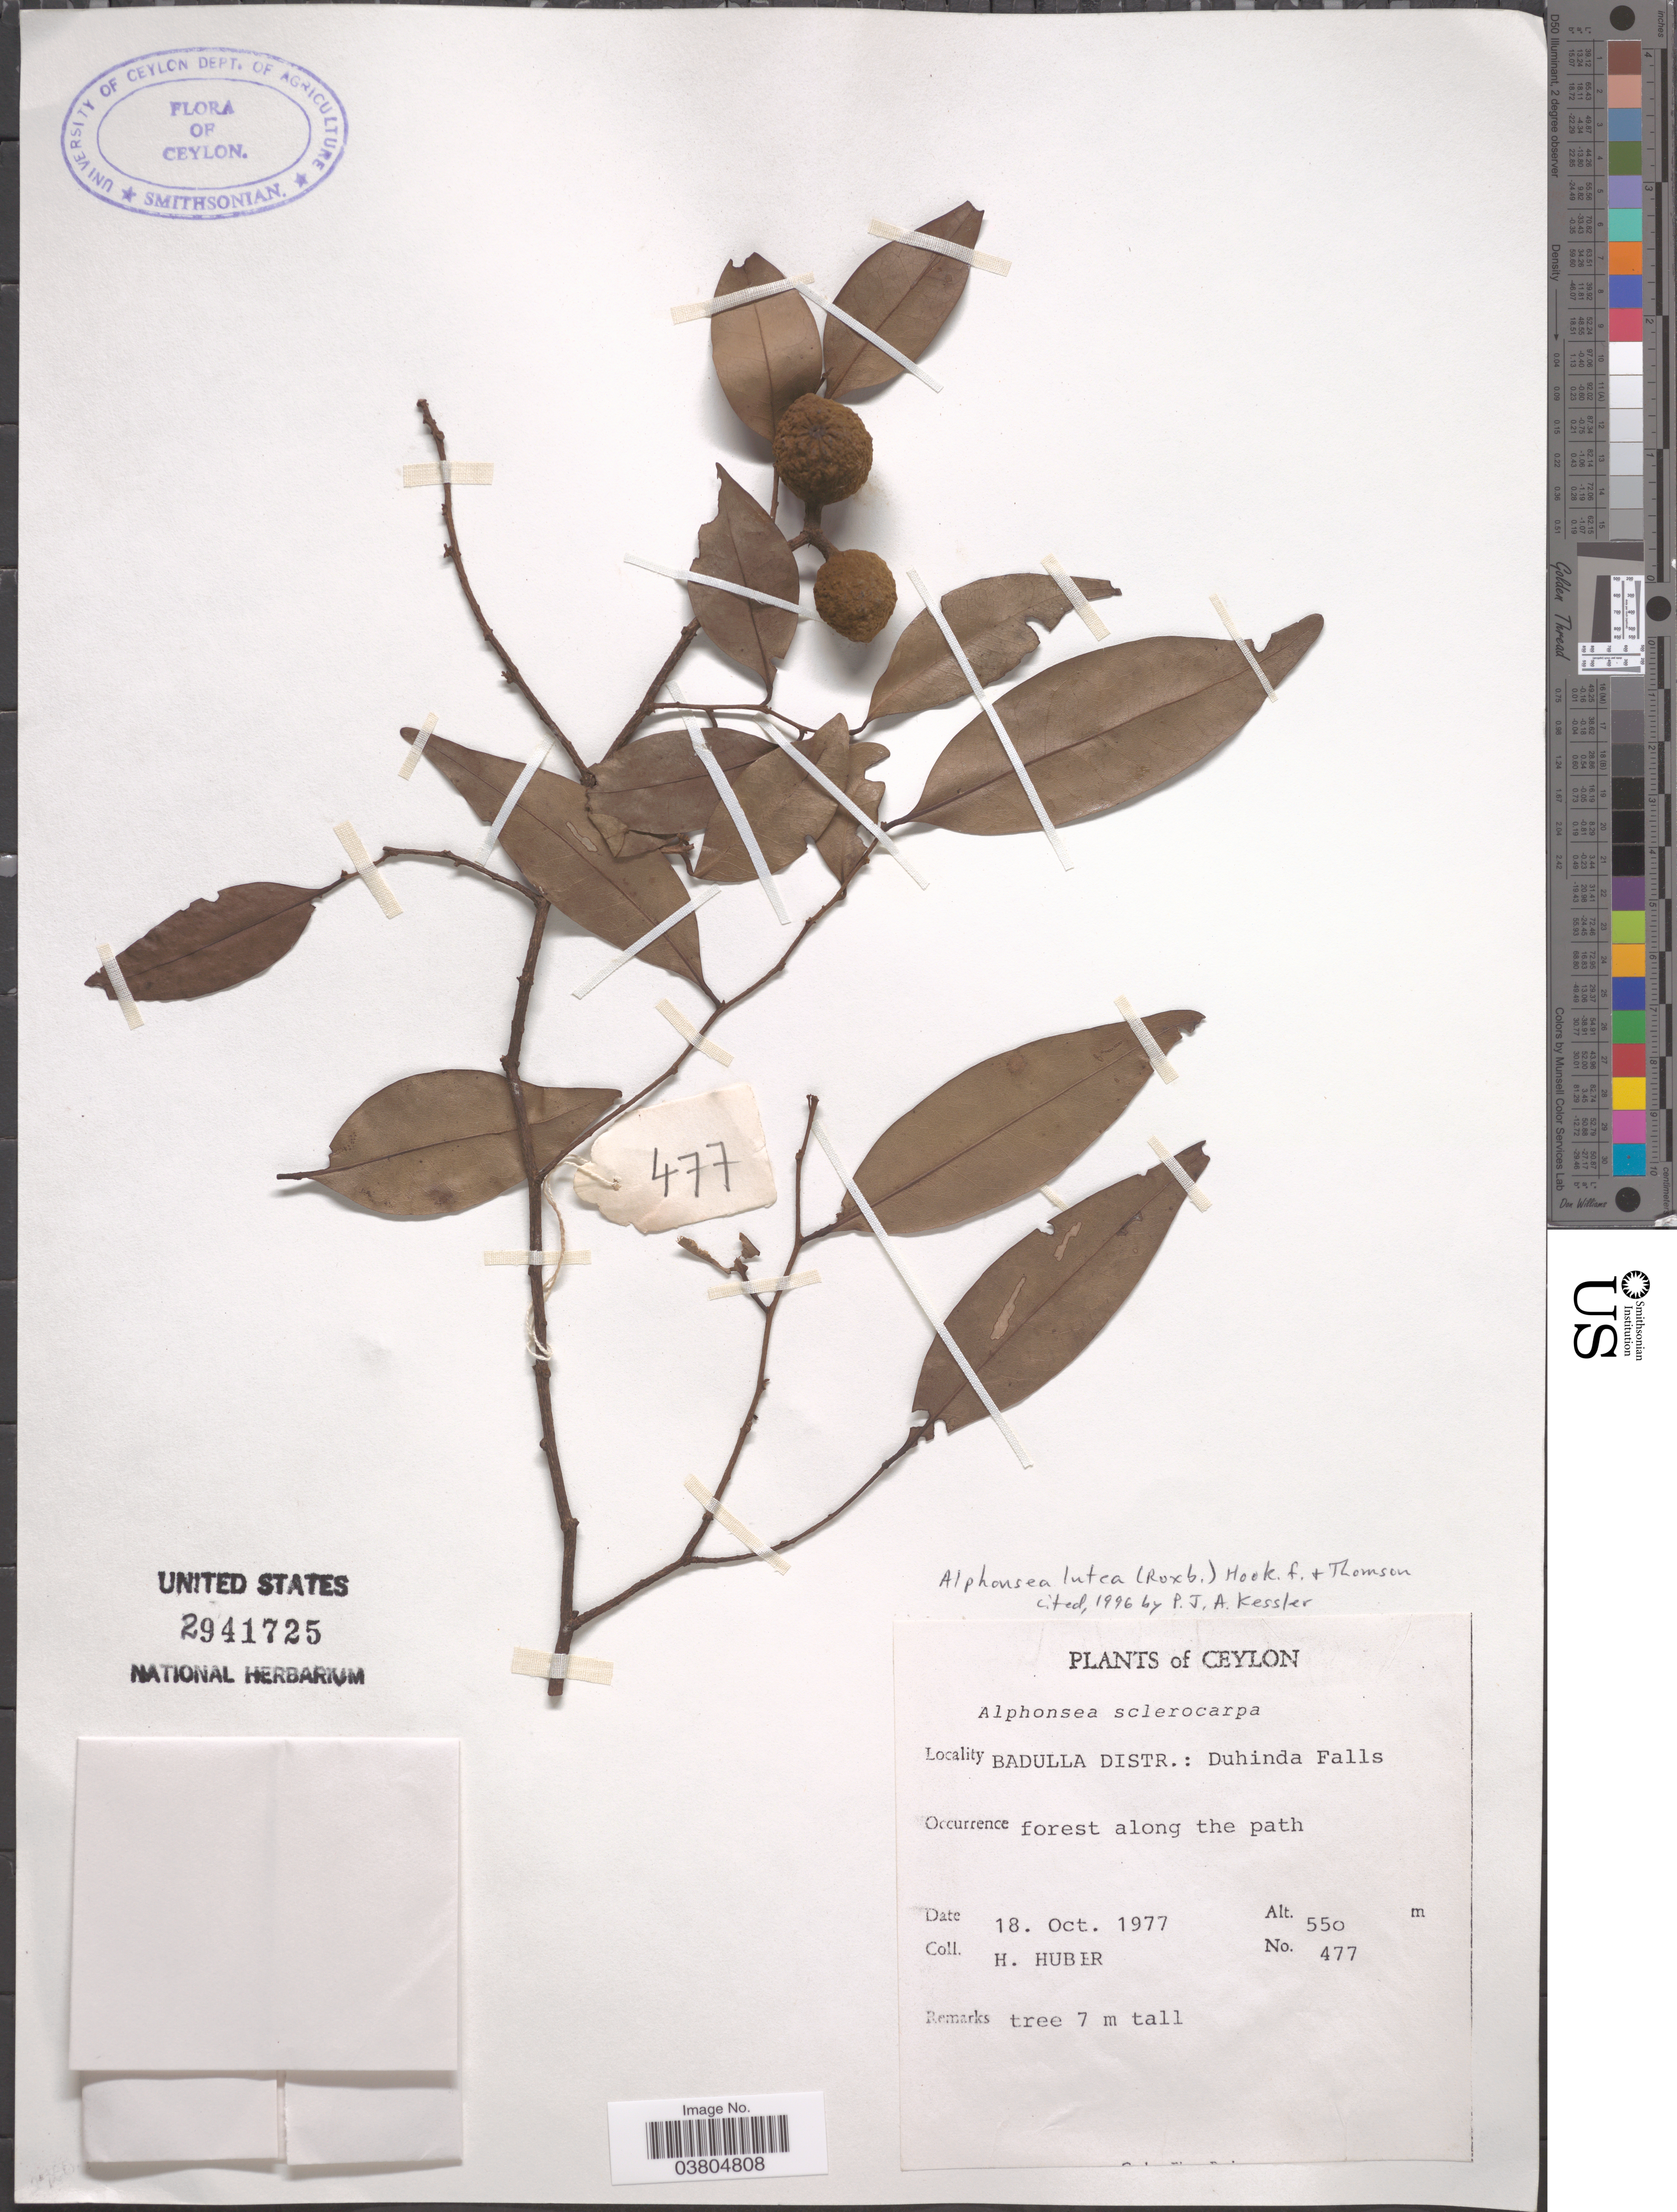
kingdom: Plantae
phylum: Tracheophyta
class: Magnoliopsida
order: Magnoliales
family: Annonaceae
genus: Alphonsea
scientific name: Alphonsea lutea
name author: (Roxb.) Hook. f. ex Thomson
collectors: H. Huber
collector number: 477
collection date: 1977-10-18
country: Sri Lanka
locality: Ceylon. Badulla Distr.: Duhinda Falls.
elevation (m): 550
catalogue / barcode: US 2941725